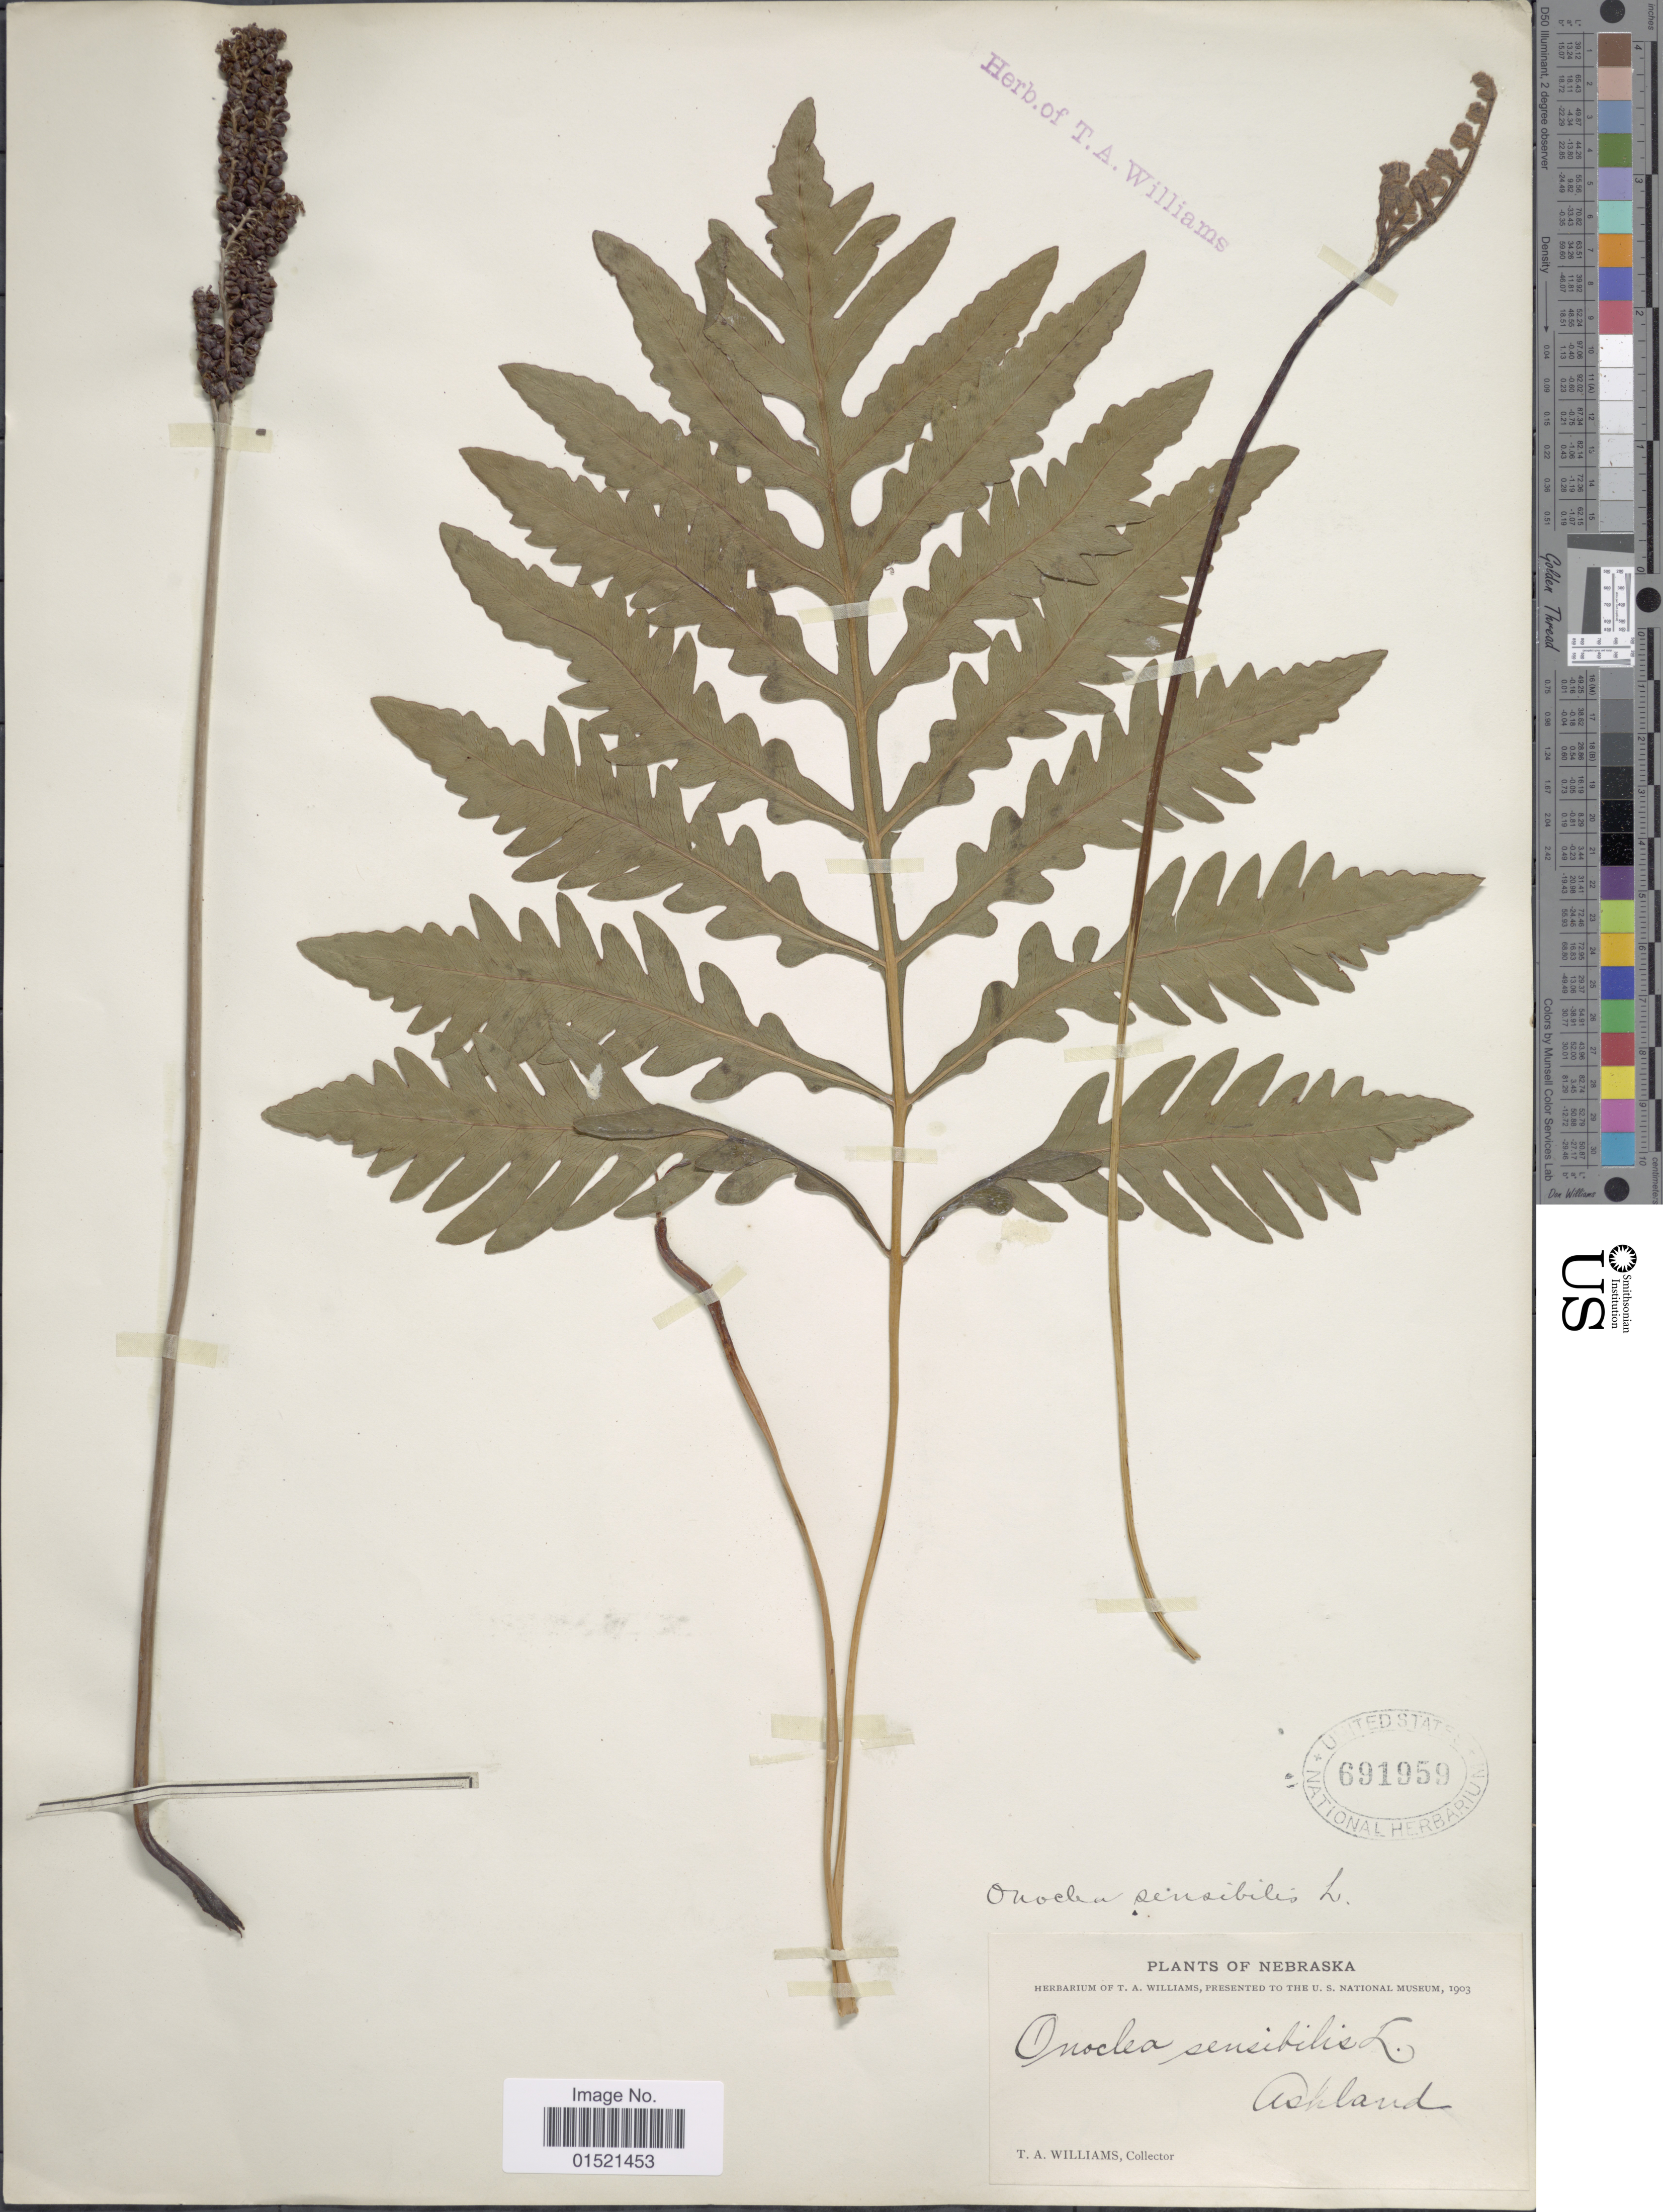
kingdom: Plantae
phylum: Tracheophyta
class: Polypodiopsida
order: Polypodiales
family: Onocleaceae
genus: Onoclea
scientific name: Onoclea sensibilis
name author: L.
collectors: T. A. Williams (herbarium)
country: United States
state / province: Nebraska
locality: Ashland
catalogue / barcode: US 691959